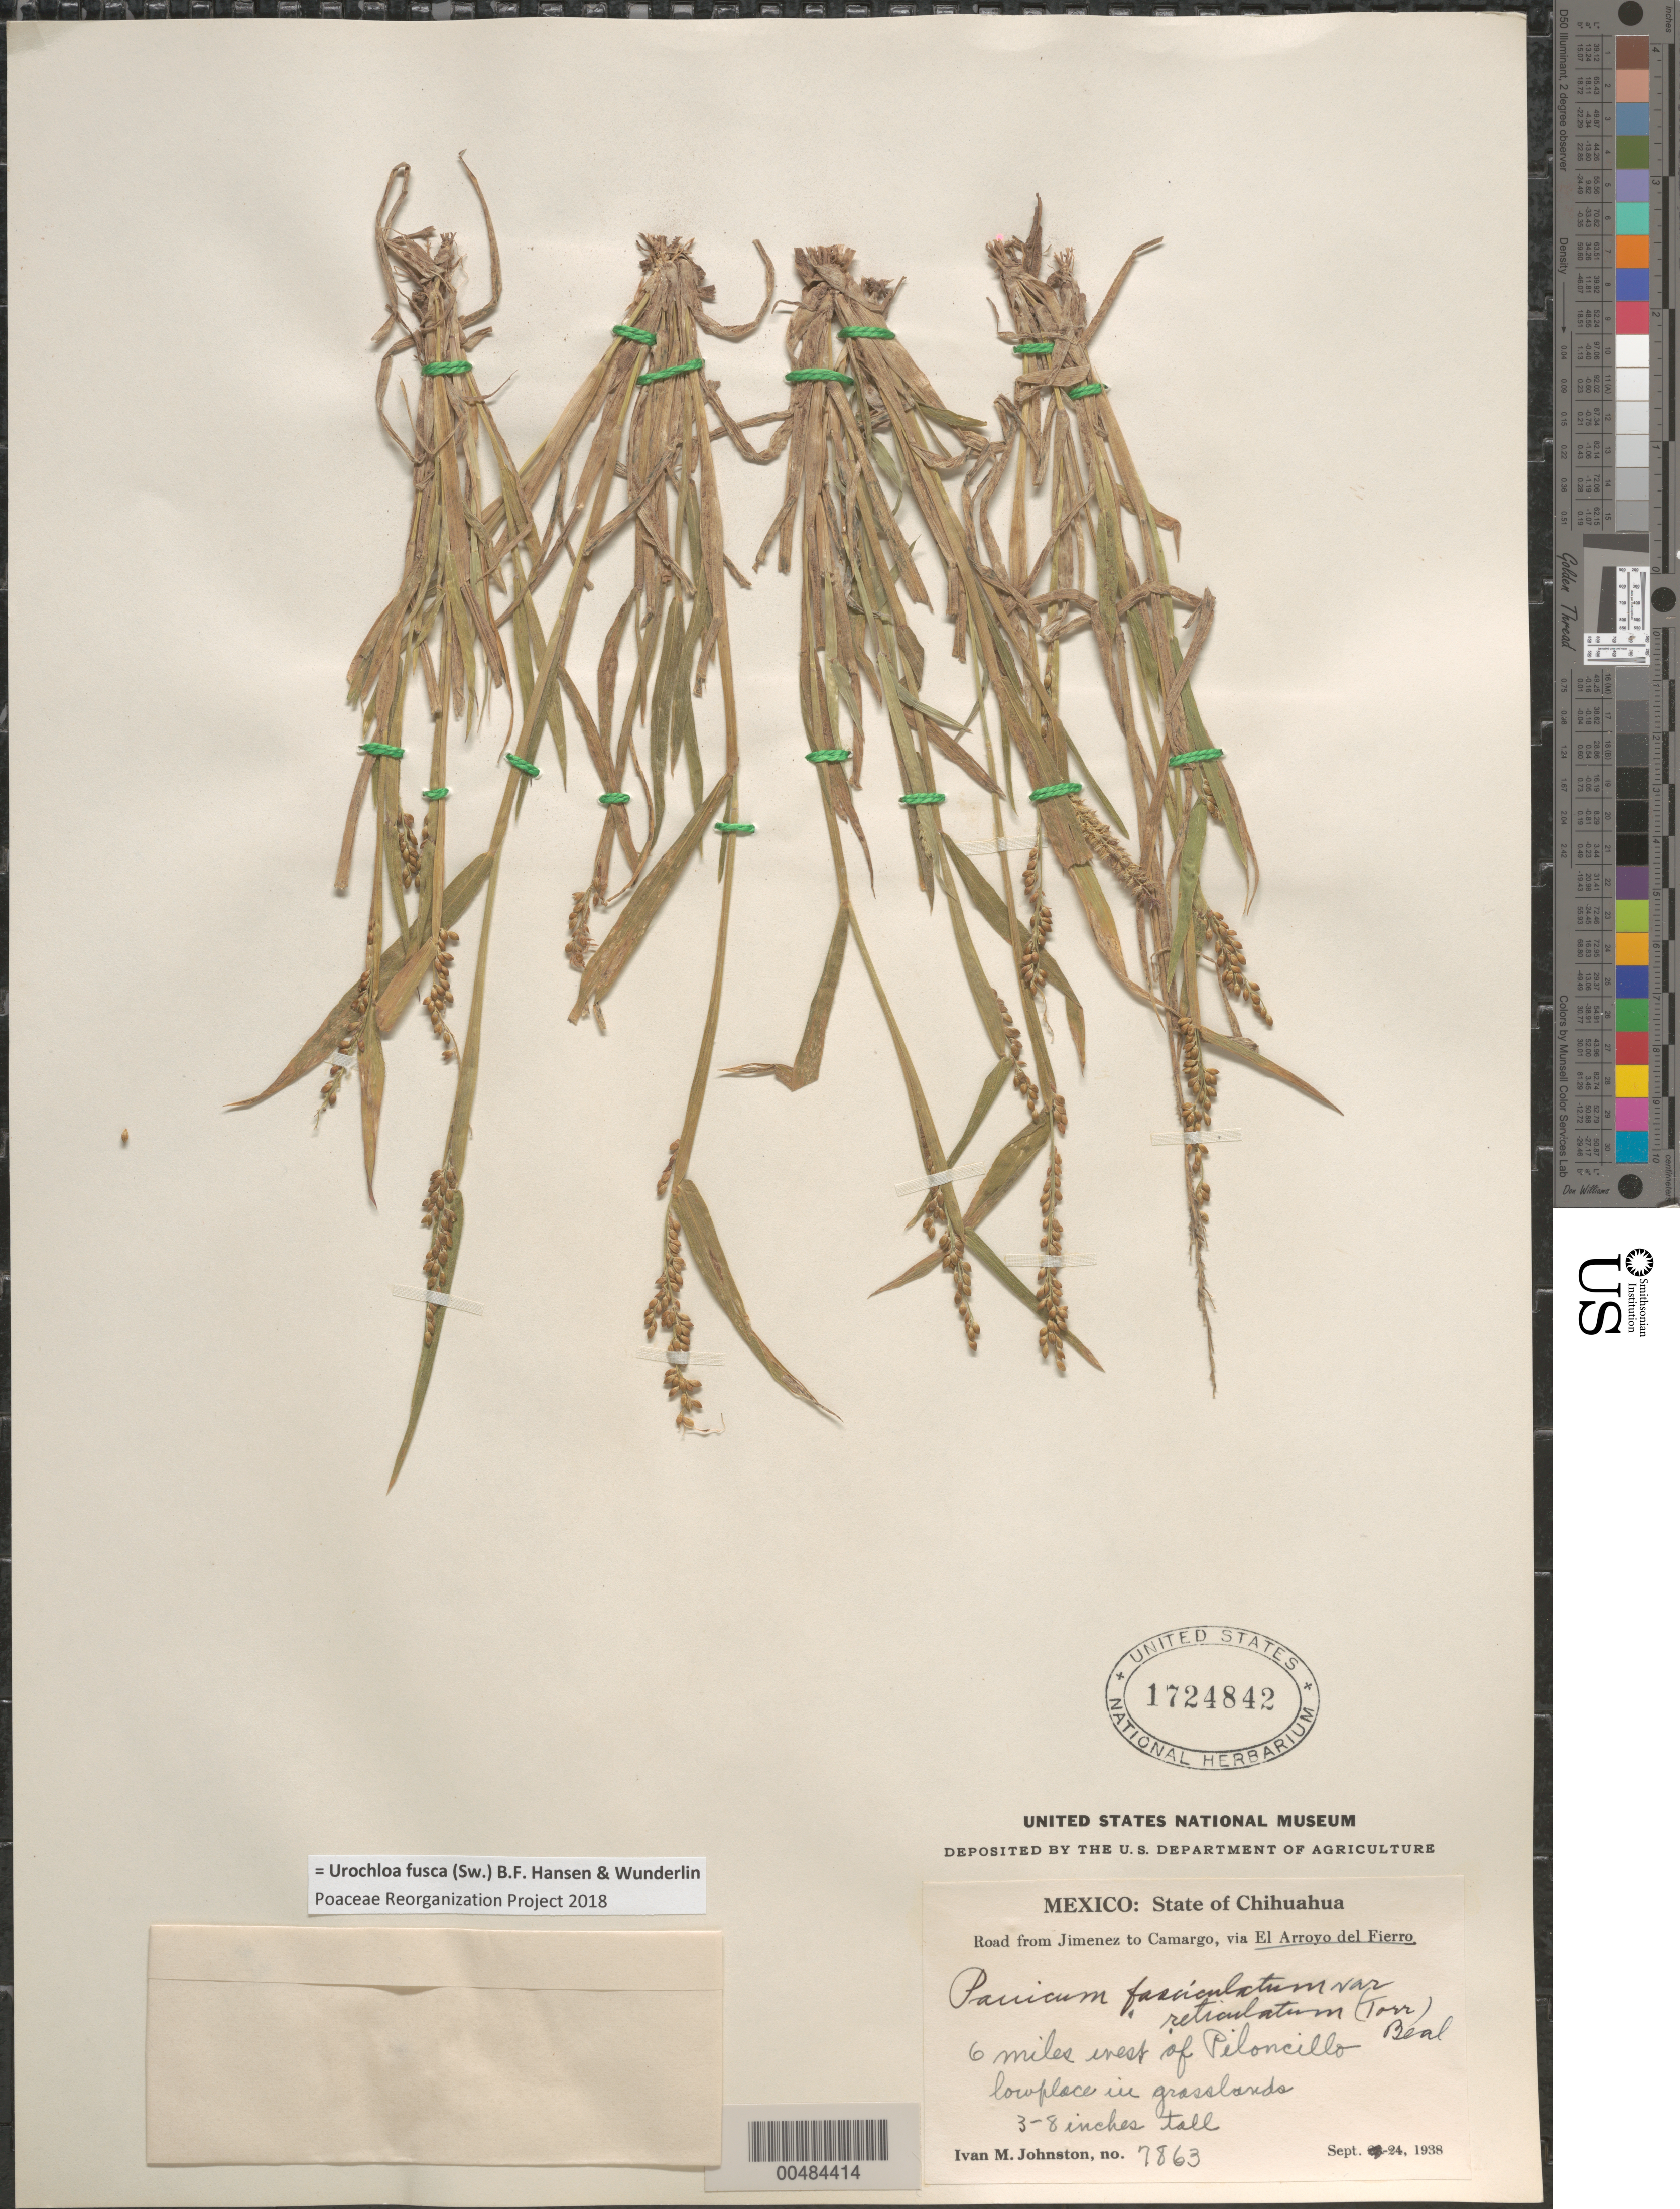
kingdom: Plantae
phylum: Tracheophyta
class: Liliopsida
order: Poales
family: Poaceae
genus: Brachiaria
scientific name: Brachiaria fasciculata var. reticulata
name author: (Torr.) Beetle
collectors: I.M. Johnston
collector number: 7863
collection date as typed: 24 Sep 1938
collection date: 1938-09-24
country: Mexico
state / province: Chihuahua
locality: Road from Jimenez to Camargo, via El Arroyo del Fierro, 6 mi W of Piloncillo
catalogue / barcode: US 1724842